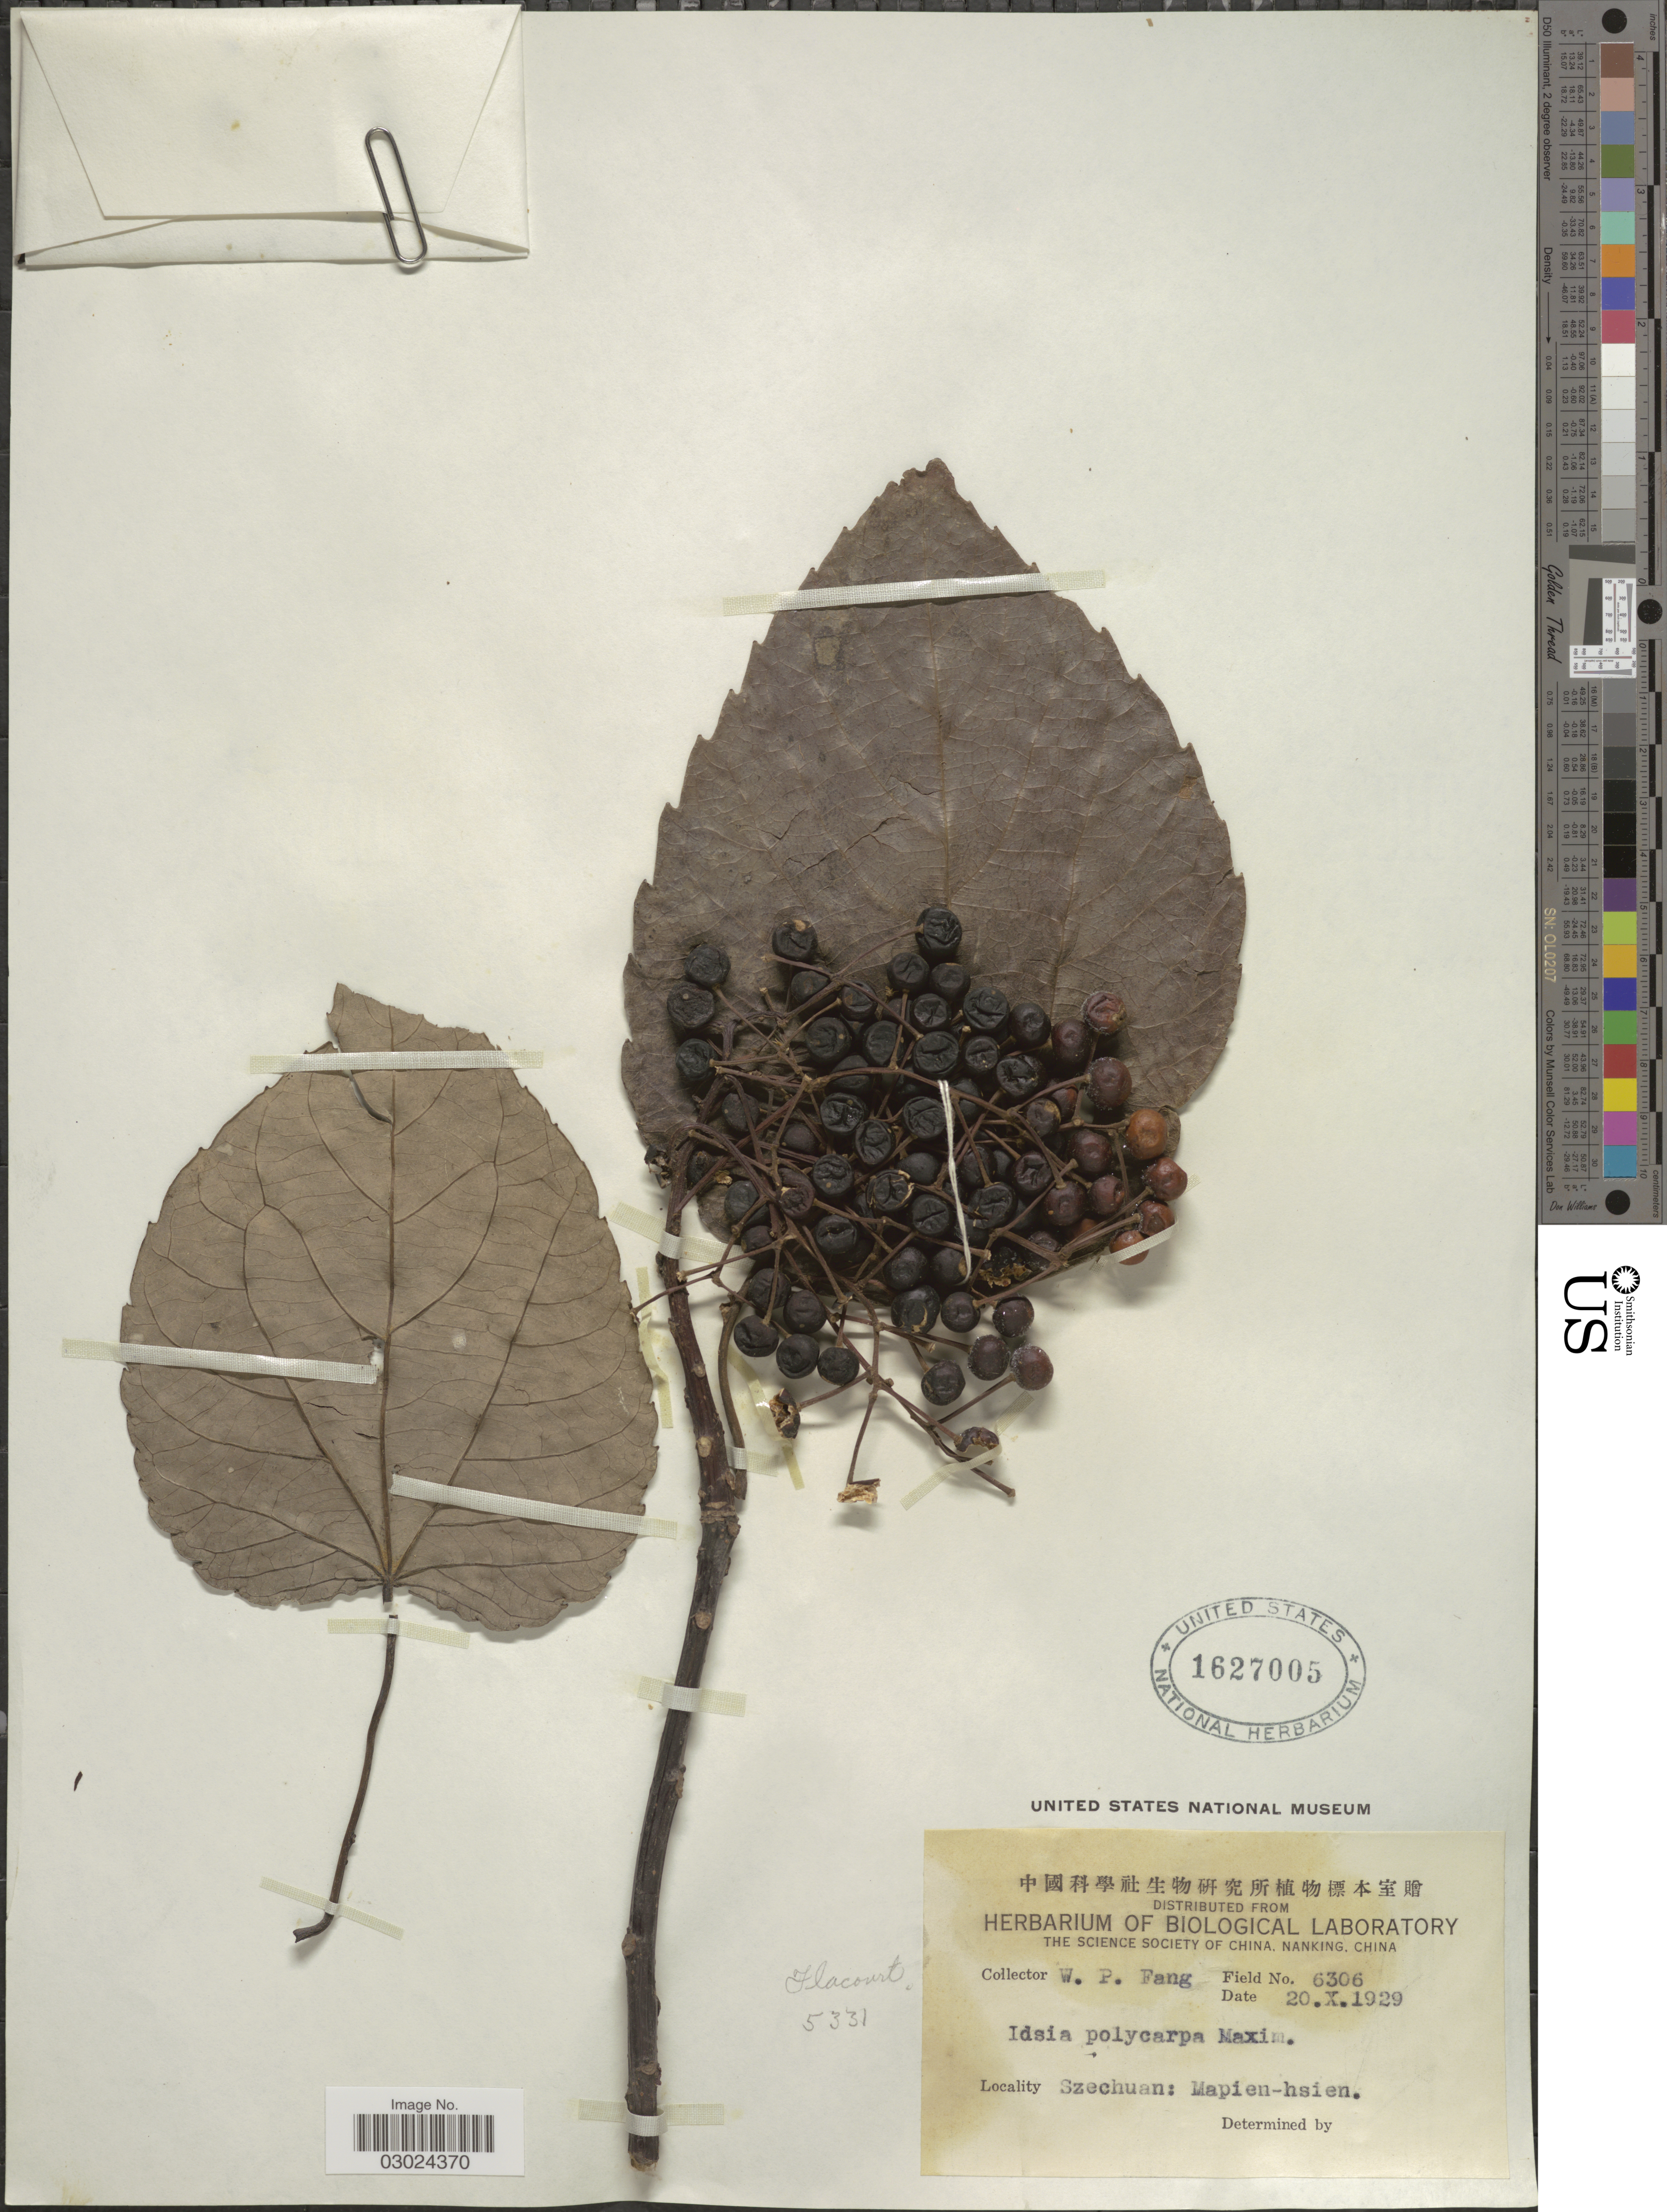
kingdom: Plantae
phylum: Tracheophyta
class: Magnoliopsida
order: Malpighiales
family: Salicaceae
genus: Idesia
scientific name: Idesia polycarpa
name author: Maxim.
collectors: W. P. Fang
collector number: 6306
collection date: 1929-10-20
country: China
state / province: Sichuan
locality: Szechuan: Mapien-hsien.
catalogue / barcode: US 1627005